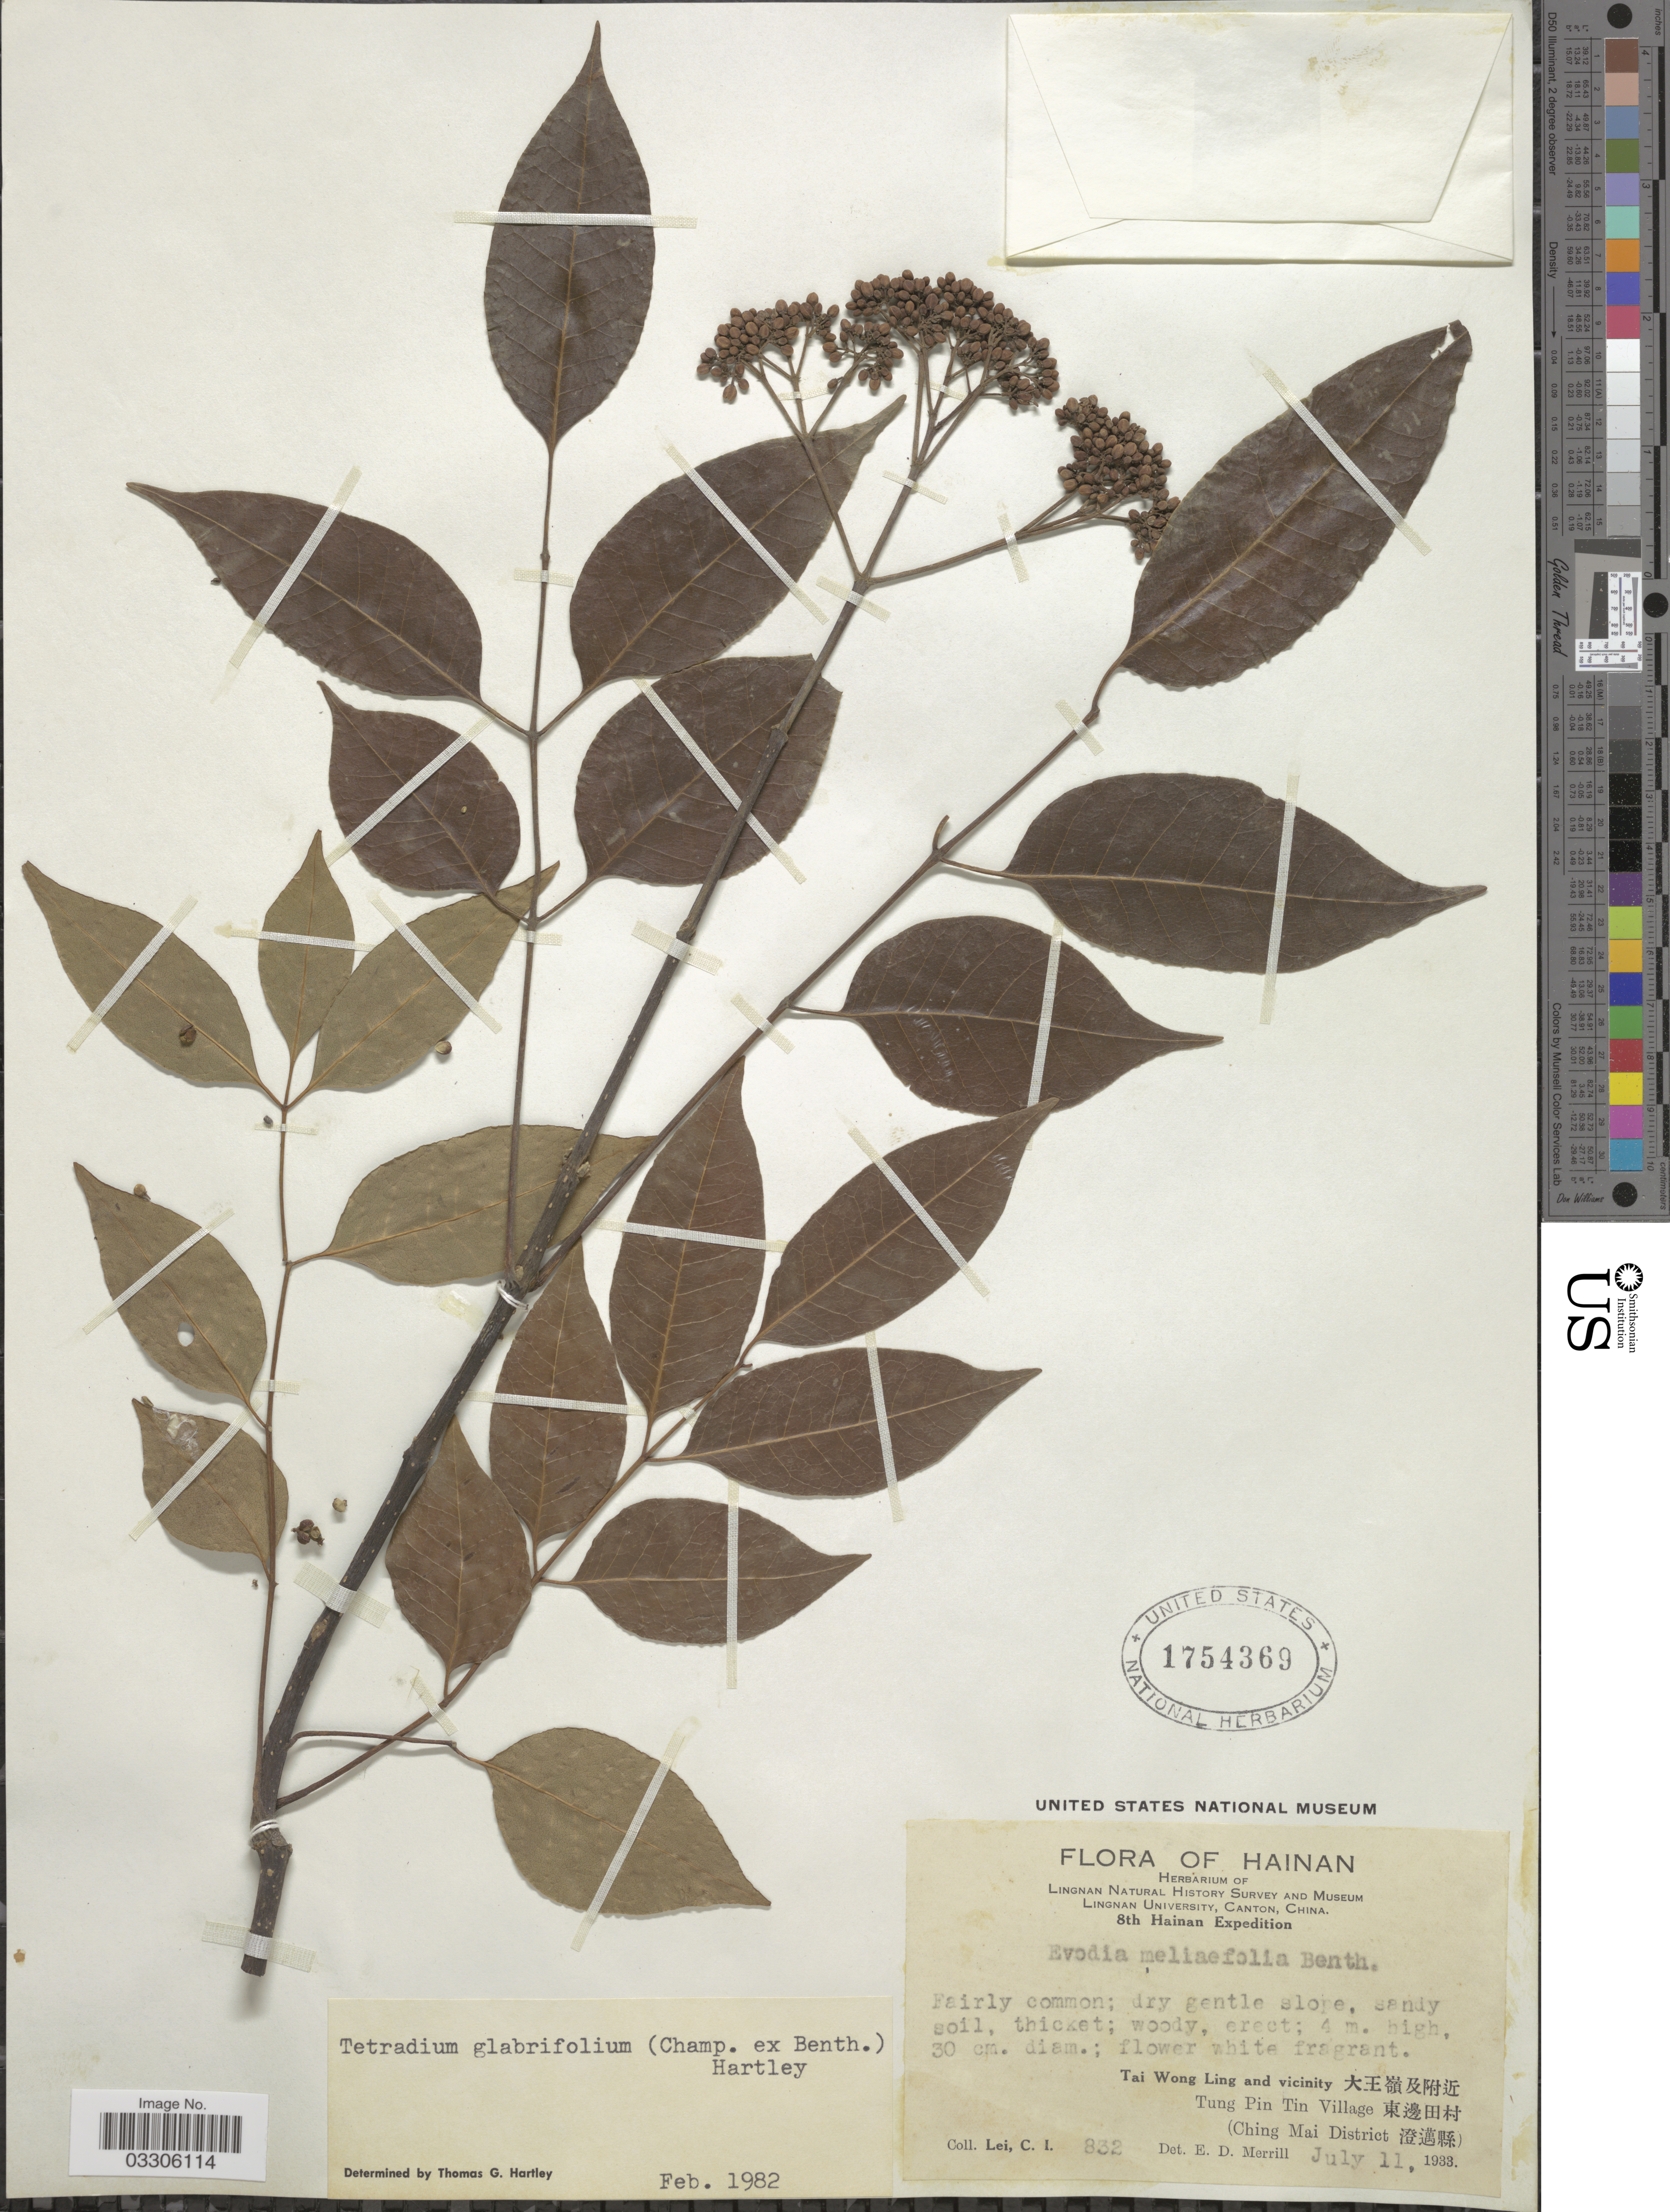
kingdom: Plantae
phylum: Tracheophyta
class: Magnoliopsida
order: Sapindales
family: Rutaceae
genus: Tetradium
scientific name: Tetradium glabrifolium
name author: (Champ. ex Benth.) T.G. Hartley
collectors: C. I. Lei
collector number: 832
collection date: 1933-07-11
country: China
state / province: Hainan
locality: Tai Wong Ling and vicinity X. Tung Pin Tin Village X. (Ching Mai District X).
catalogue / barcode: US 1754369